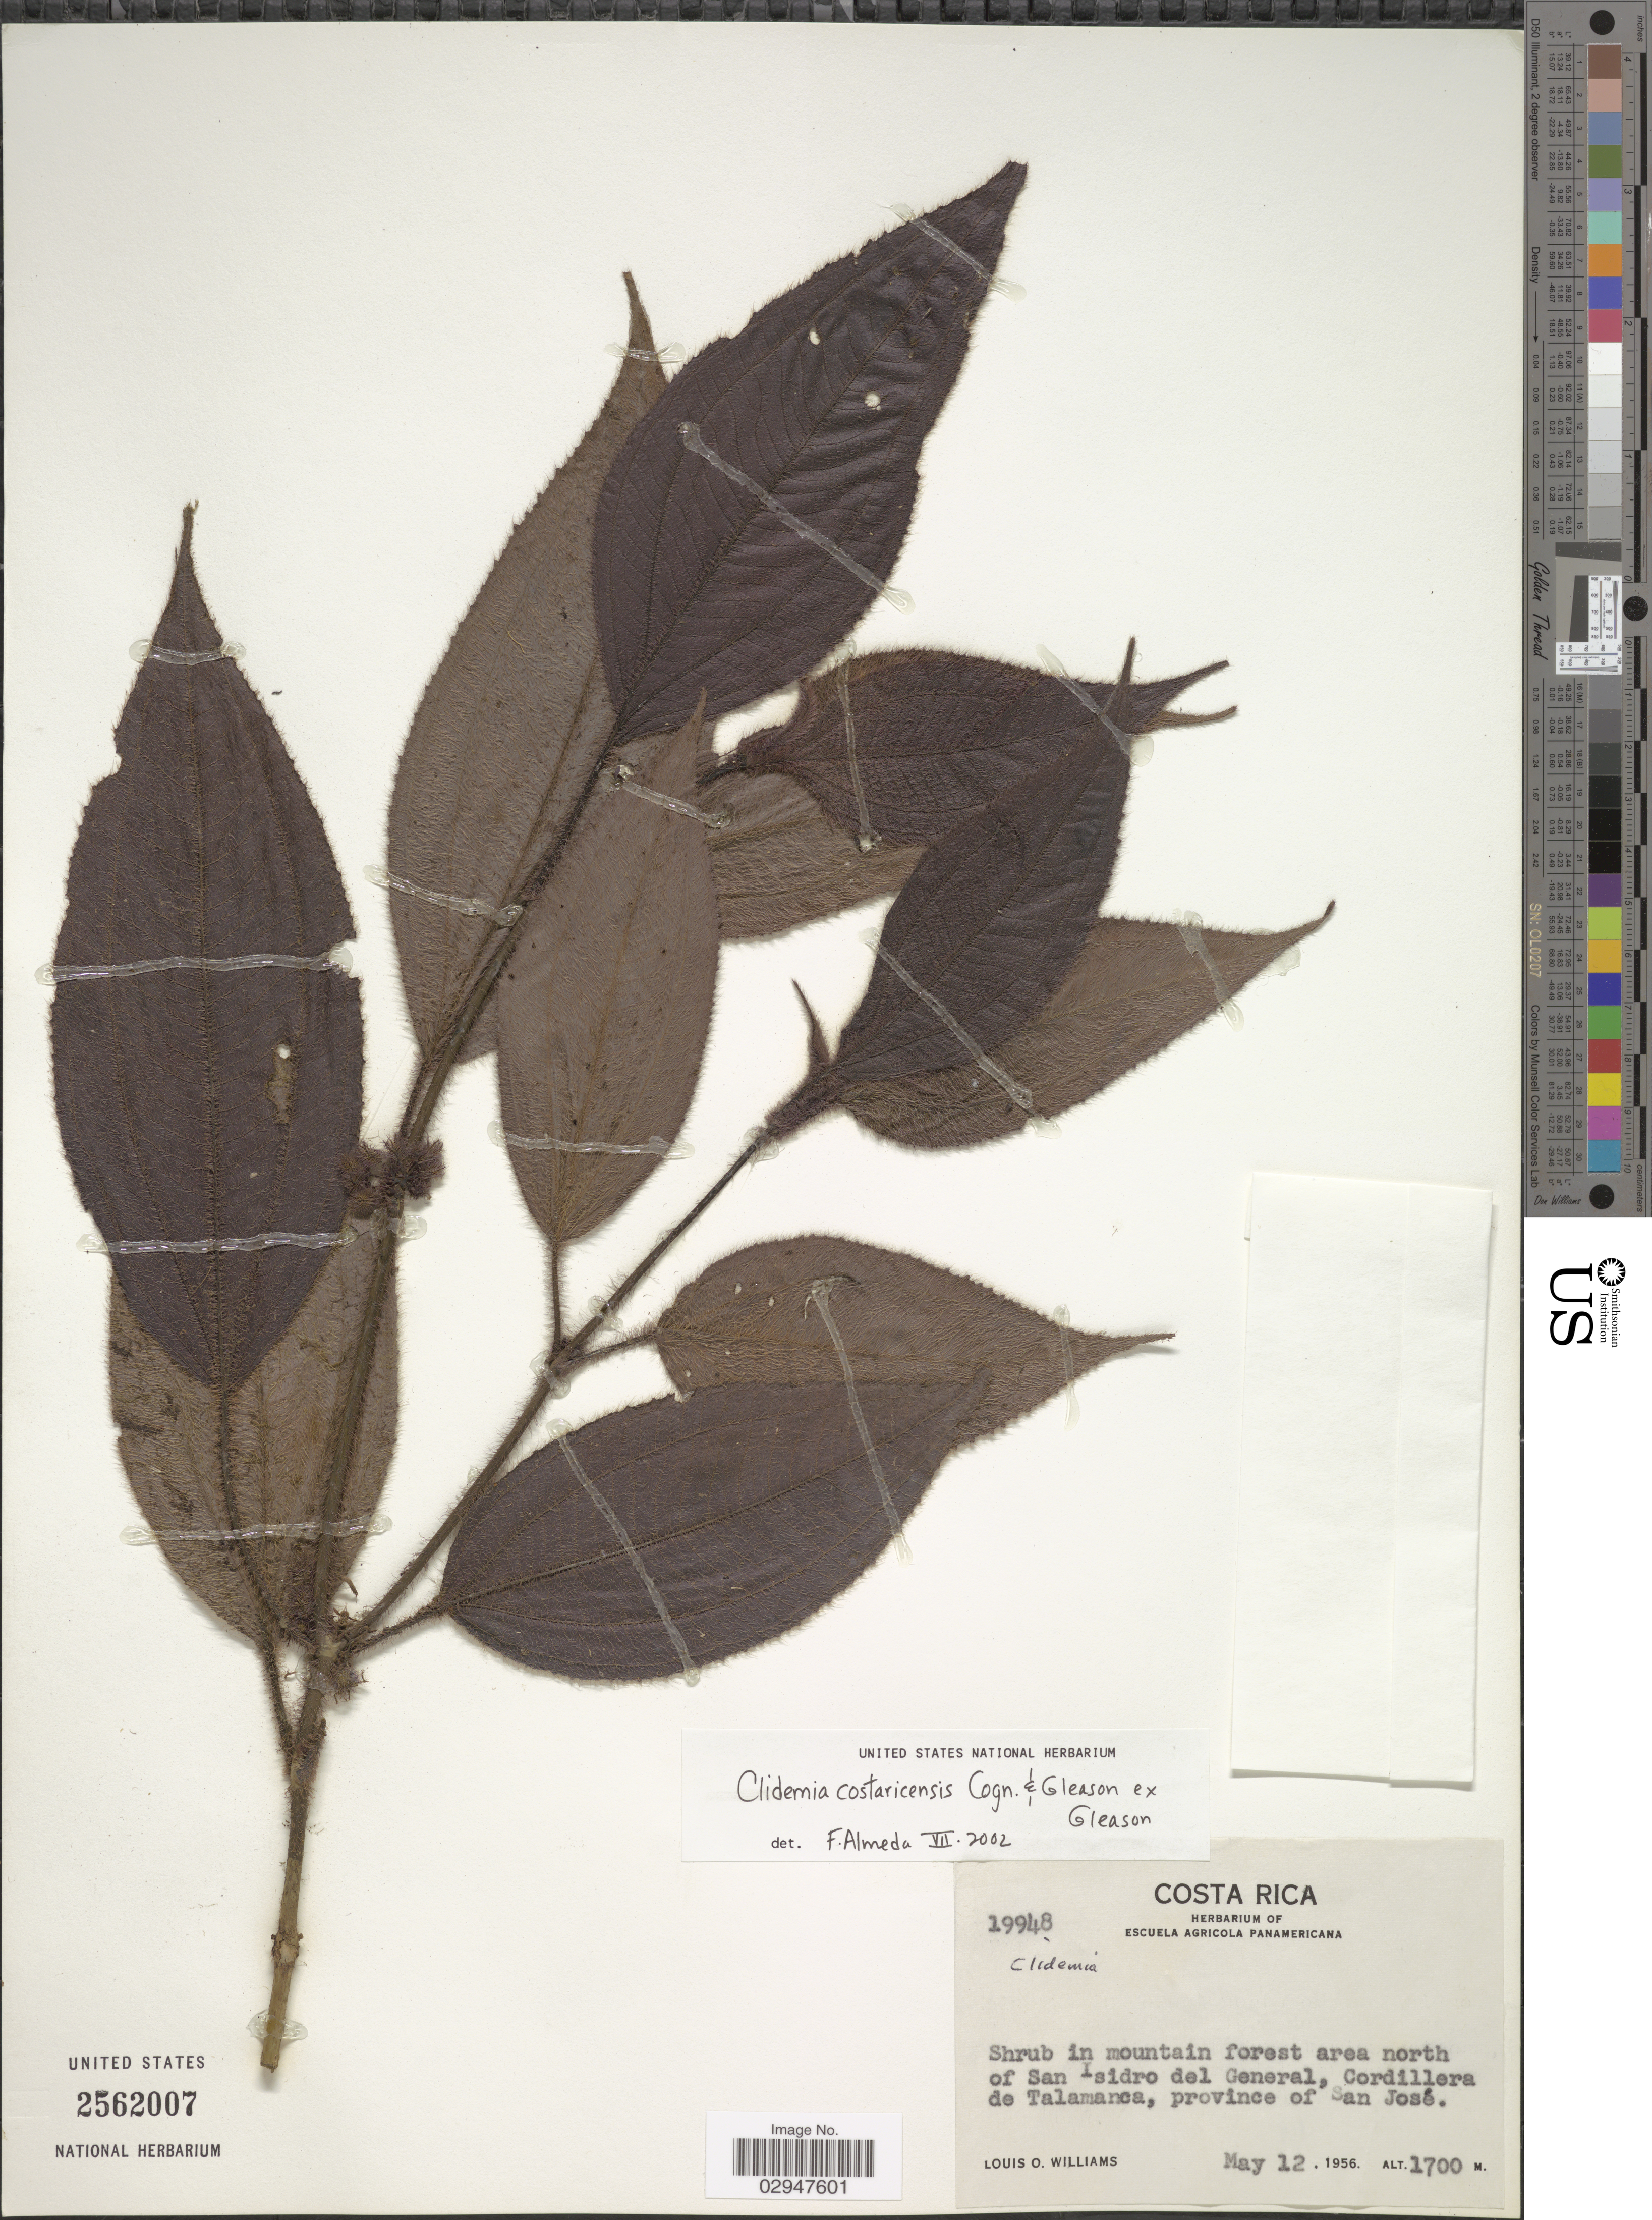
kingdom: Plantae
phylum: Tracheophyta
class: Magnoliopsida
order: Myrtales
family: Melastomataceae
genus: Clidemia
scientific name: Clidemia costaricensis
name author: Cogn. & Gleason in Gleason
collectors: L. O. Williams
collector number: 19948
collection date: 1956-05-12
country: Costa Rica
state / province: San José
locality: North of San Isidro del General, Cordillera de Talamanca.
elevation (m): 1700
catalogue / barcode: US 2562007